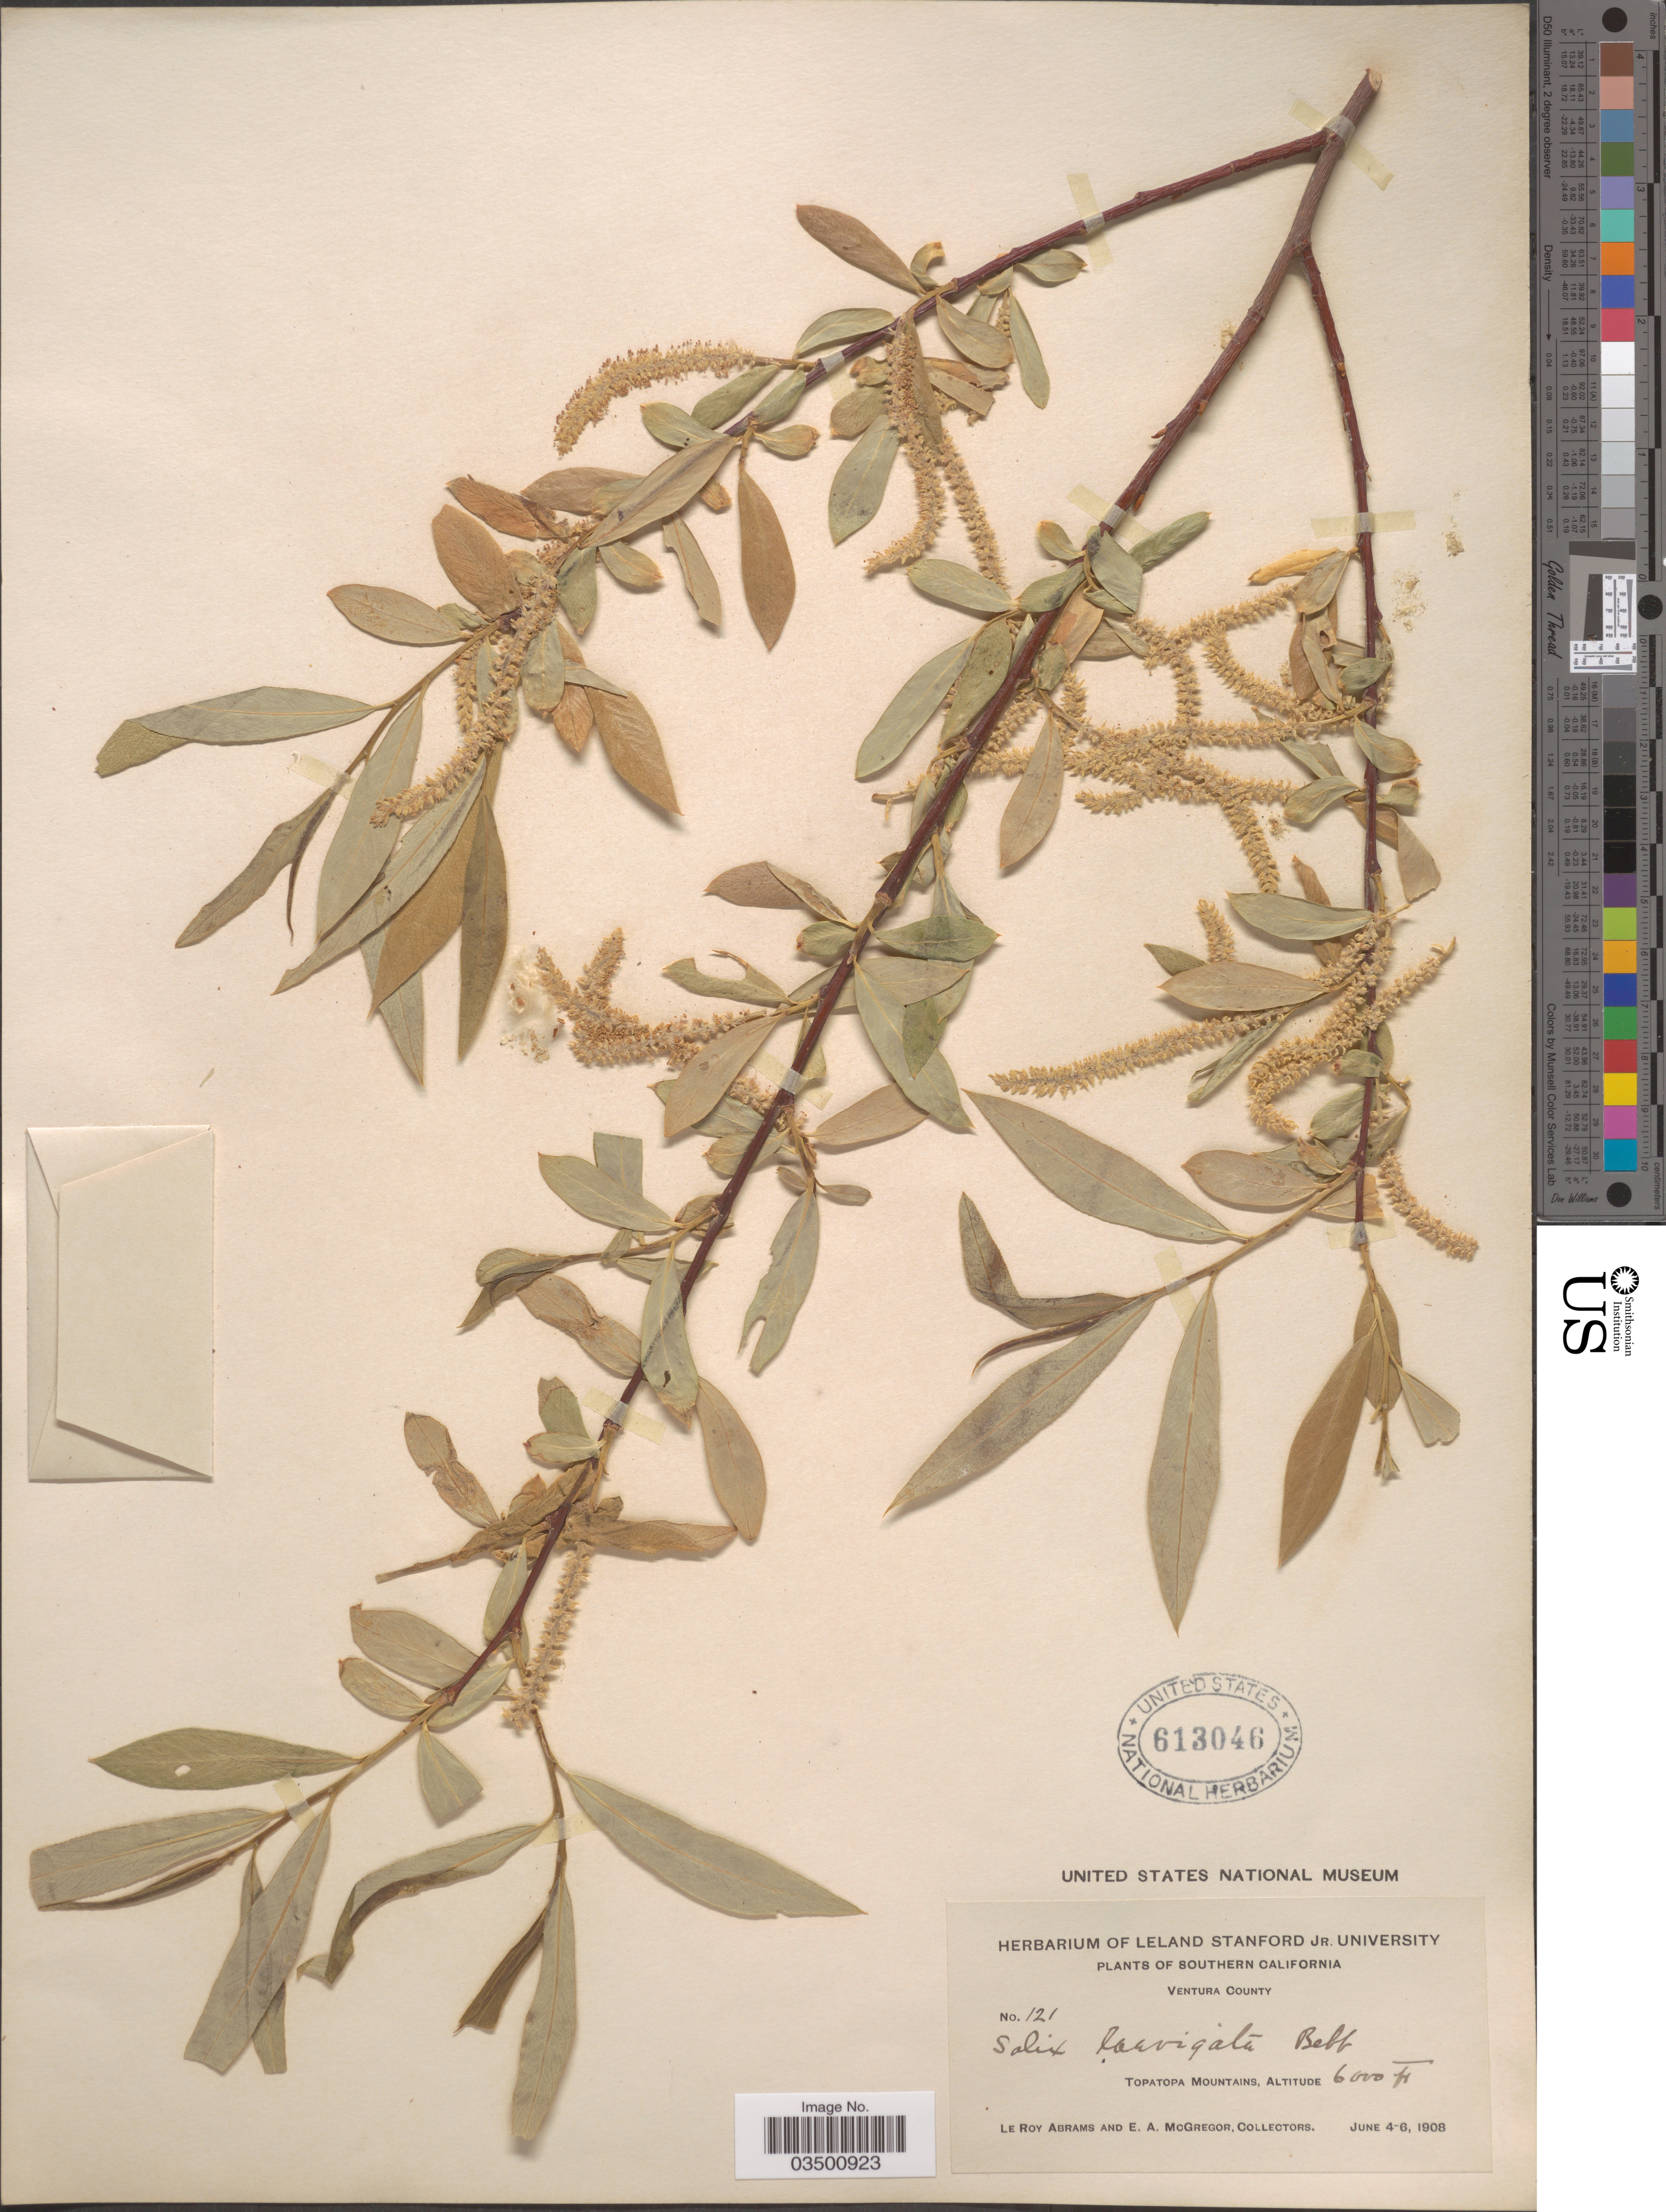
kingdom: Plantae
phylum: Tracheophyta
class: Magnoliopsida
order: Malpighiales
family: Salicaceae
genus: Salix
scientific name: Salix laevigata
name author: Bebb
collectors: L. Abrams & E. A. McGregor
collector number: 121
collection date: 1908-06-04/1908-06-06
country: United States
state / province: California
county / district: Ventura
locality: Southern California. Ventura County. Topatopa Mountains.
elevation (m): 1829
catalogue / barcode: US 613046